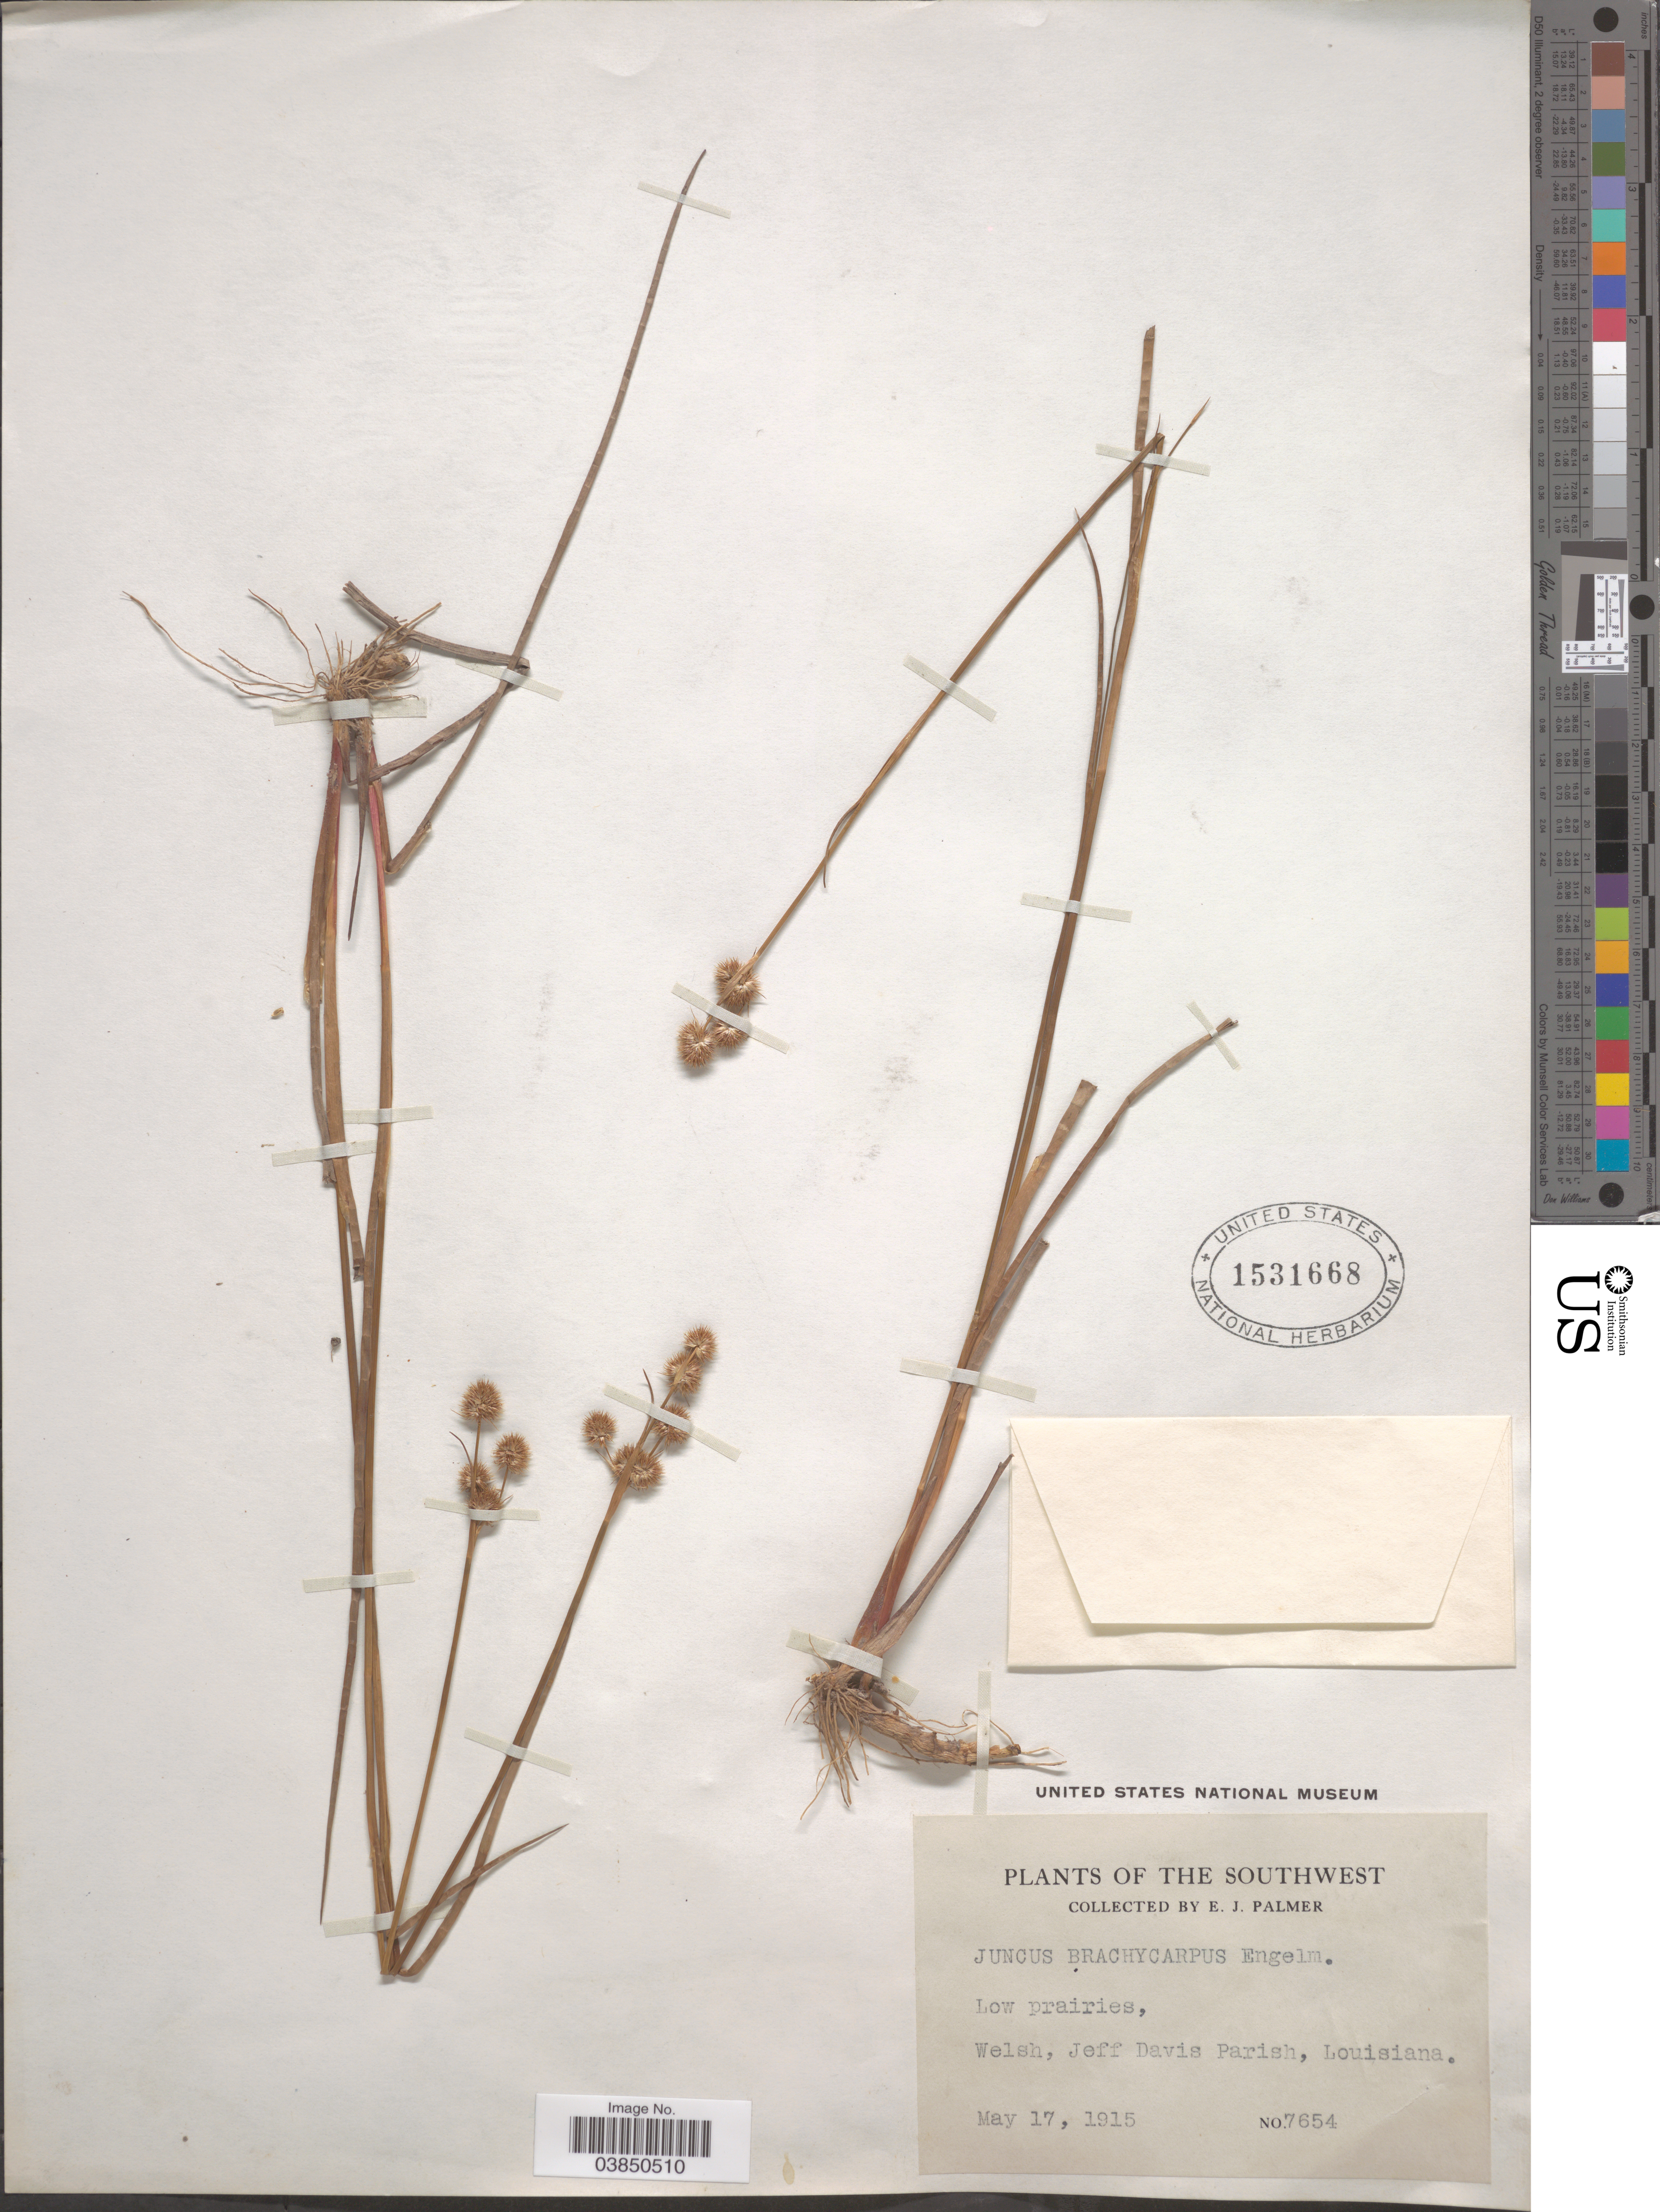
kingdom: Plantae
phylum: Tracheophyta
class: Liliopsida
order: Poales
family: Juncaceae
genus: Juncus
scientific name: Juncus brachycarpus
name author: Engelm.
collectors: E. J. Palmer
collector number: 7654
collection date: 1915-05-17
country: United States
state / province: Louisiana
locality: The Southwest. Welsh, Jeff Davis Parish.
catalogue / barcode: US 1531668